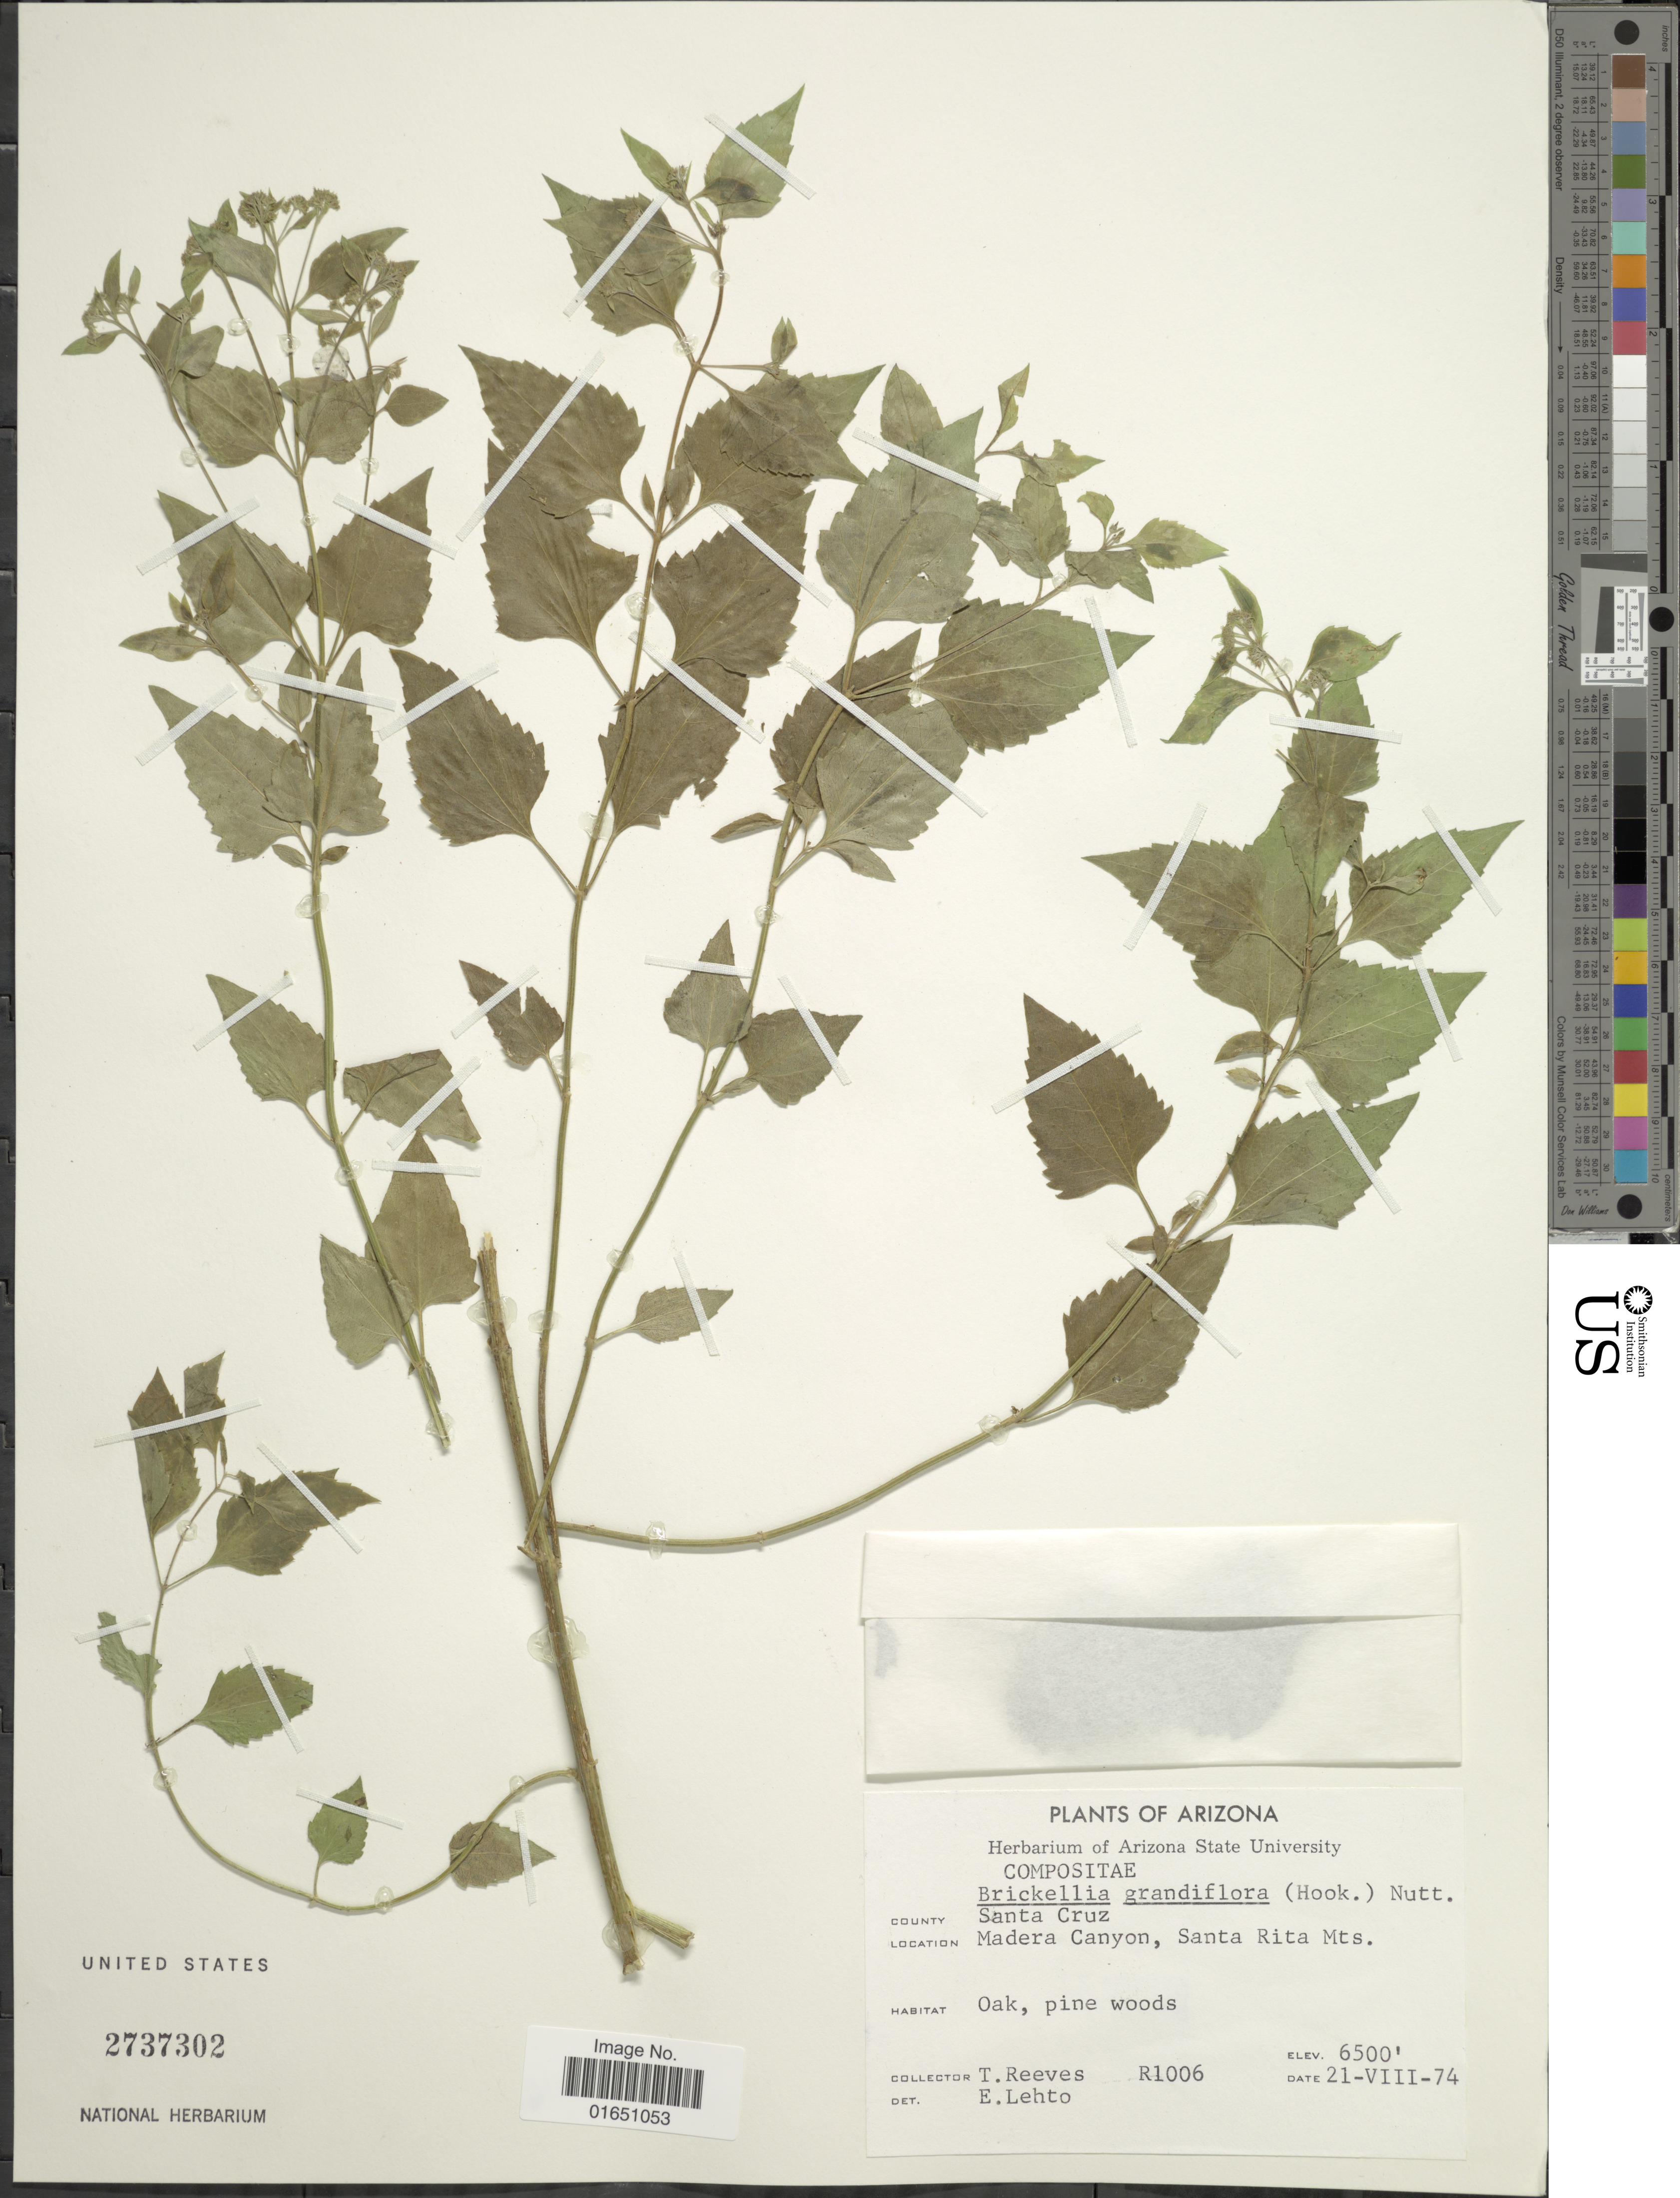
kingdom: Plantae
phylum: Tracheophyta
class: Magnoliopsida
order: Asterales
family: Asteraceae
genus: Brickellia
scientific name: Brickellia grandiflora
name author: (Hook.) Nutt.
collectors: T. Reeves & E. Lehto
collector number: R1006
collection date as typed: Transcribed d/m/y: 21/8/74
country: United States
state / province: Arizona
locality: County Santa Cruz, Madera Canyon, Santa Rita Mts.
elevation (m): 1981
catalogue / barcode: US 2737302